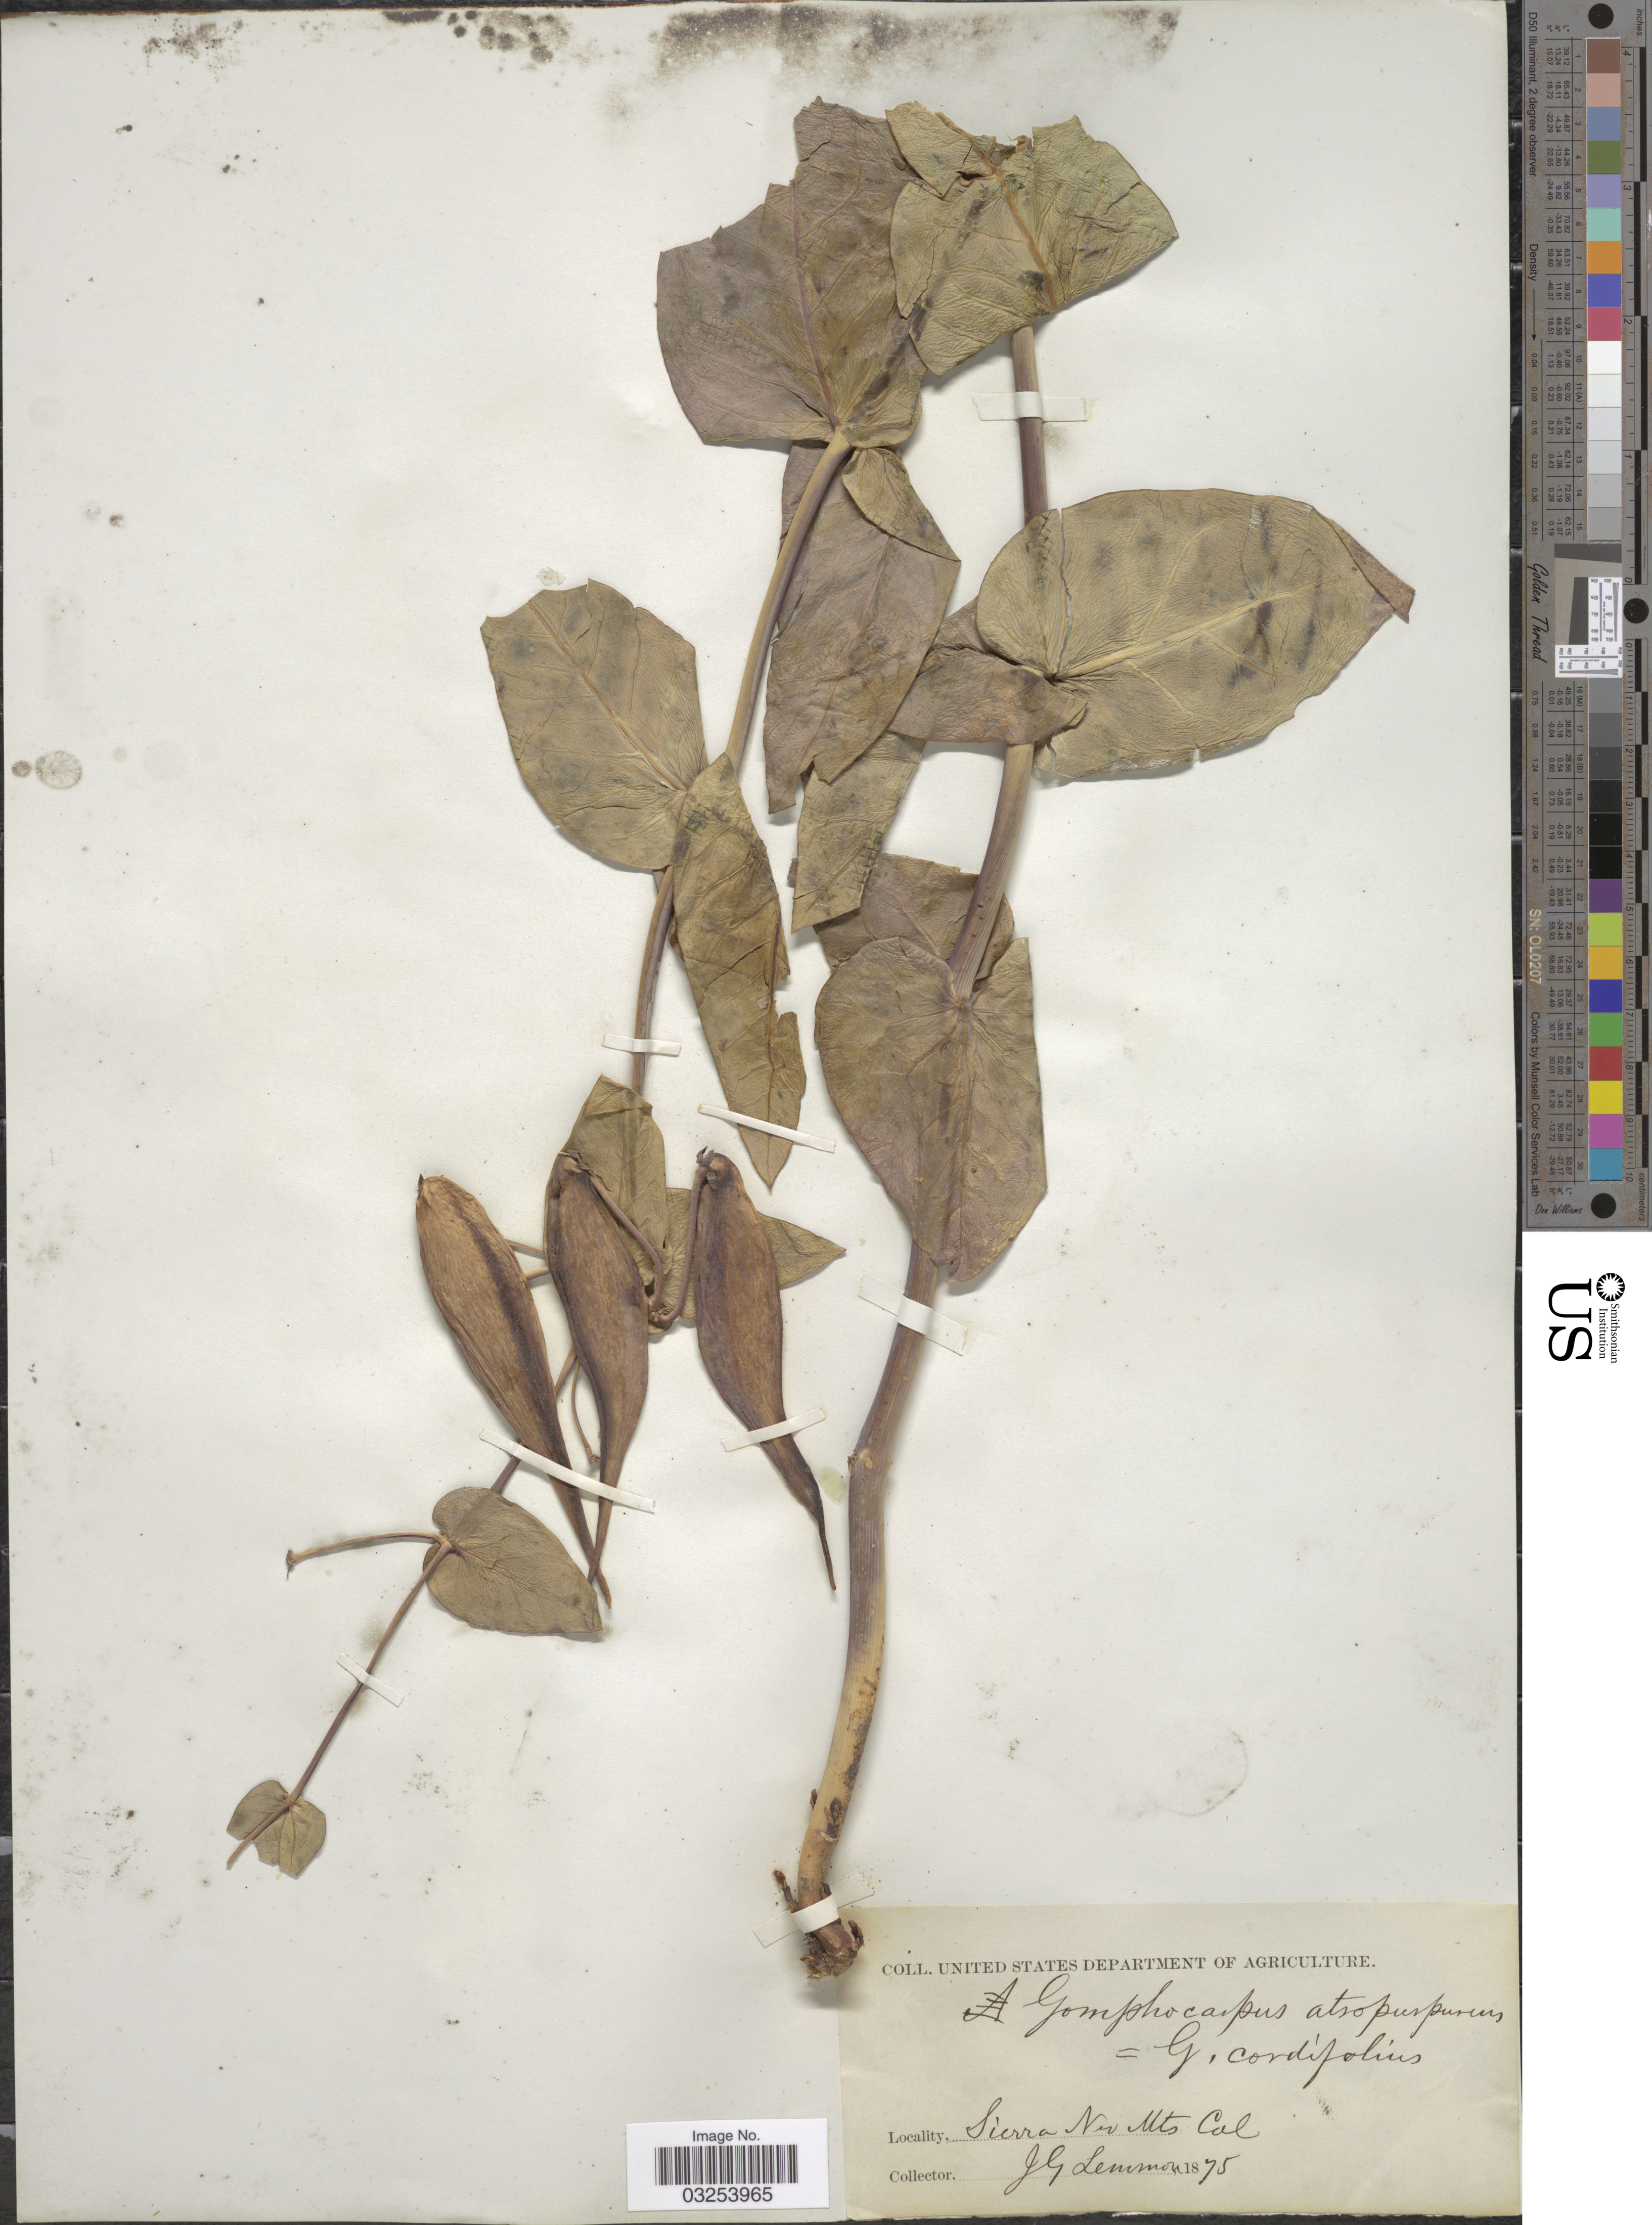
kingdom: Plantae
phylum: Tracheophyta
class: Magnoliopsida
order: Gentianales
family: Apocynaceae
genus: Asclepias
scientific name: Asclepias cordifolia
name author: (Benth.) Jeps.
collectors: J. Lemmon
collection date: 1875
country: United States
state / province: California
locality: Sierra Nev Mts.